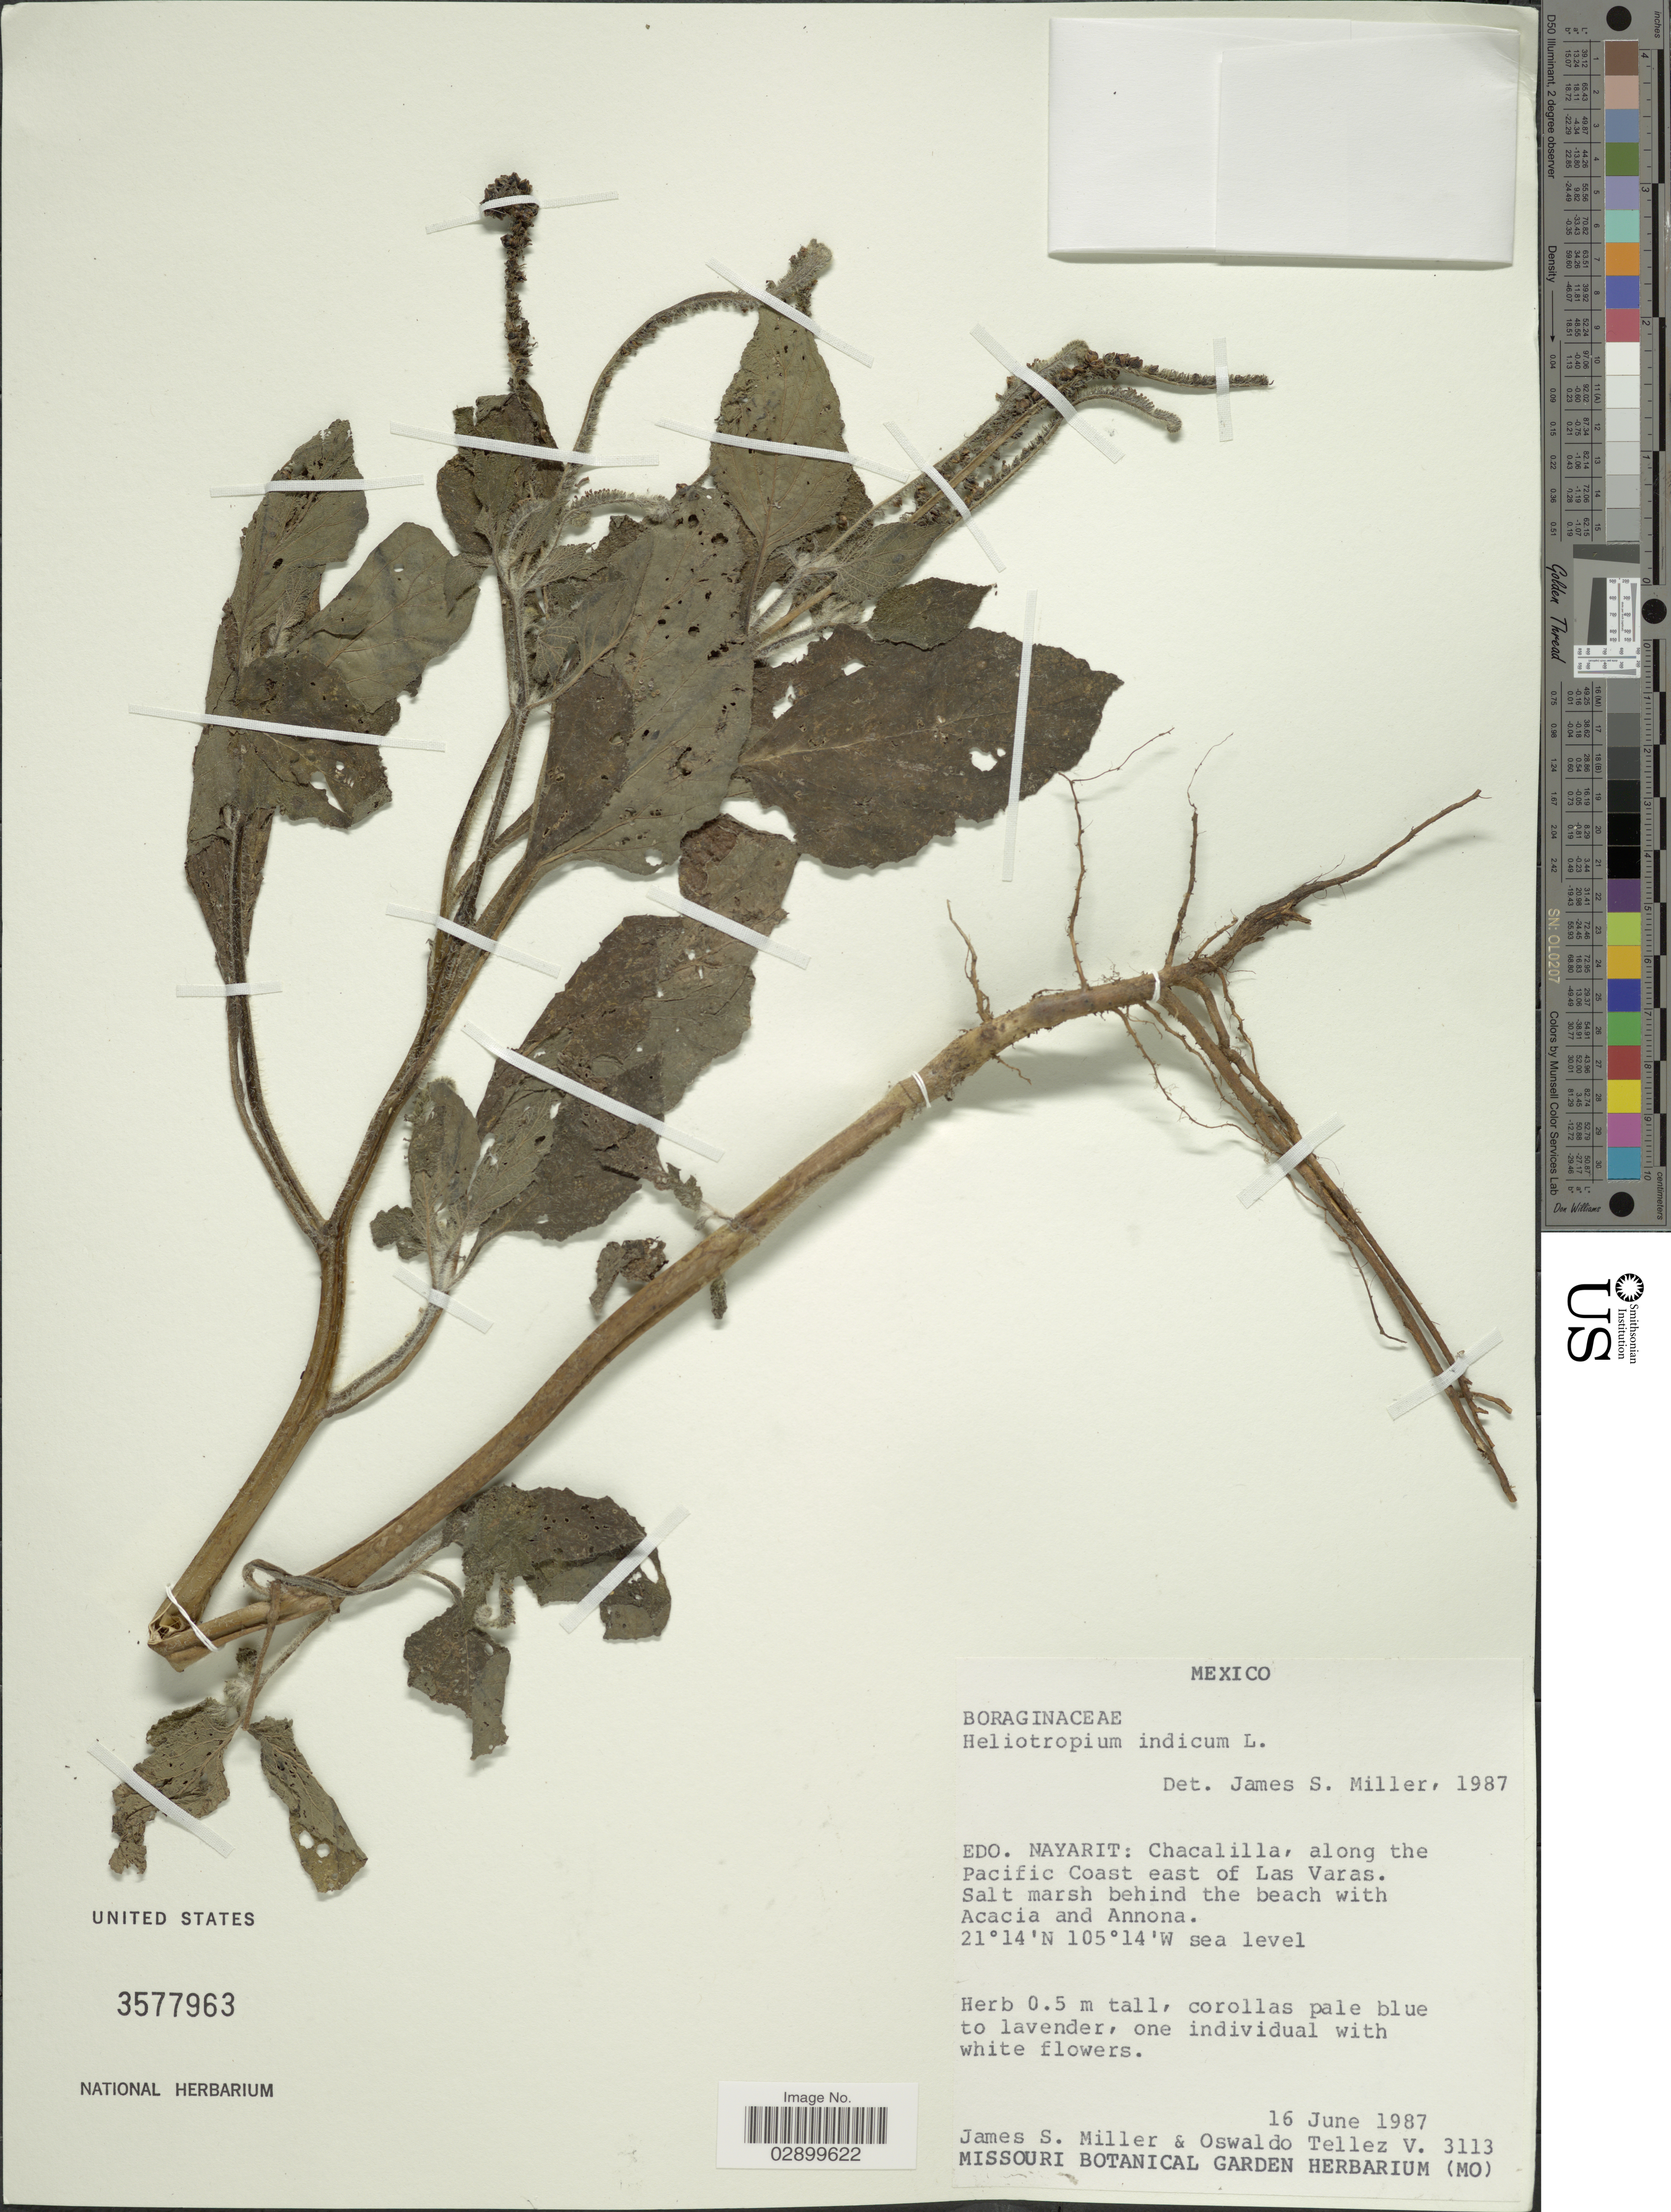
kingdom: Plantae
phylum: Tracheophyta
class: Magnoliopsida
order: Boraginales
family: Heliotropiaceae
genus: Heliotropium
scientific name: Heliotropium indicum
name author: L.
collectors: J. S. Miller & O. Téllez V.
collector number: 3113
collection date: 1987-06-16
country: Mexico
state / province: Nayarit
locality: Chacalilla, along the Pacific Coast east of Las Varas.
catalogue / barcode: US 3577963